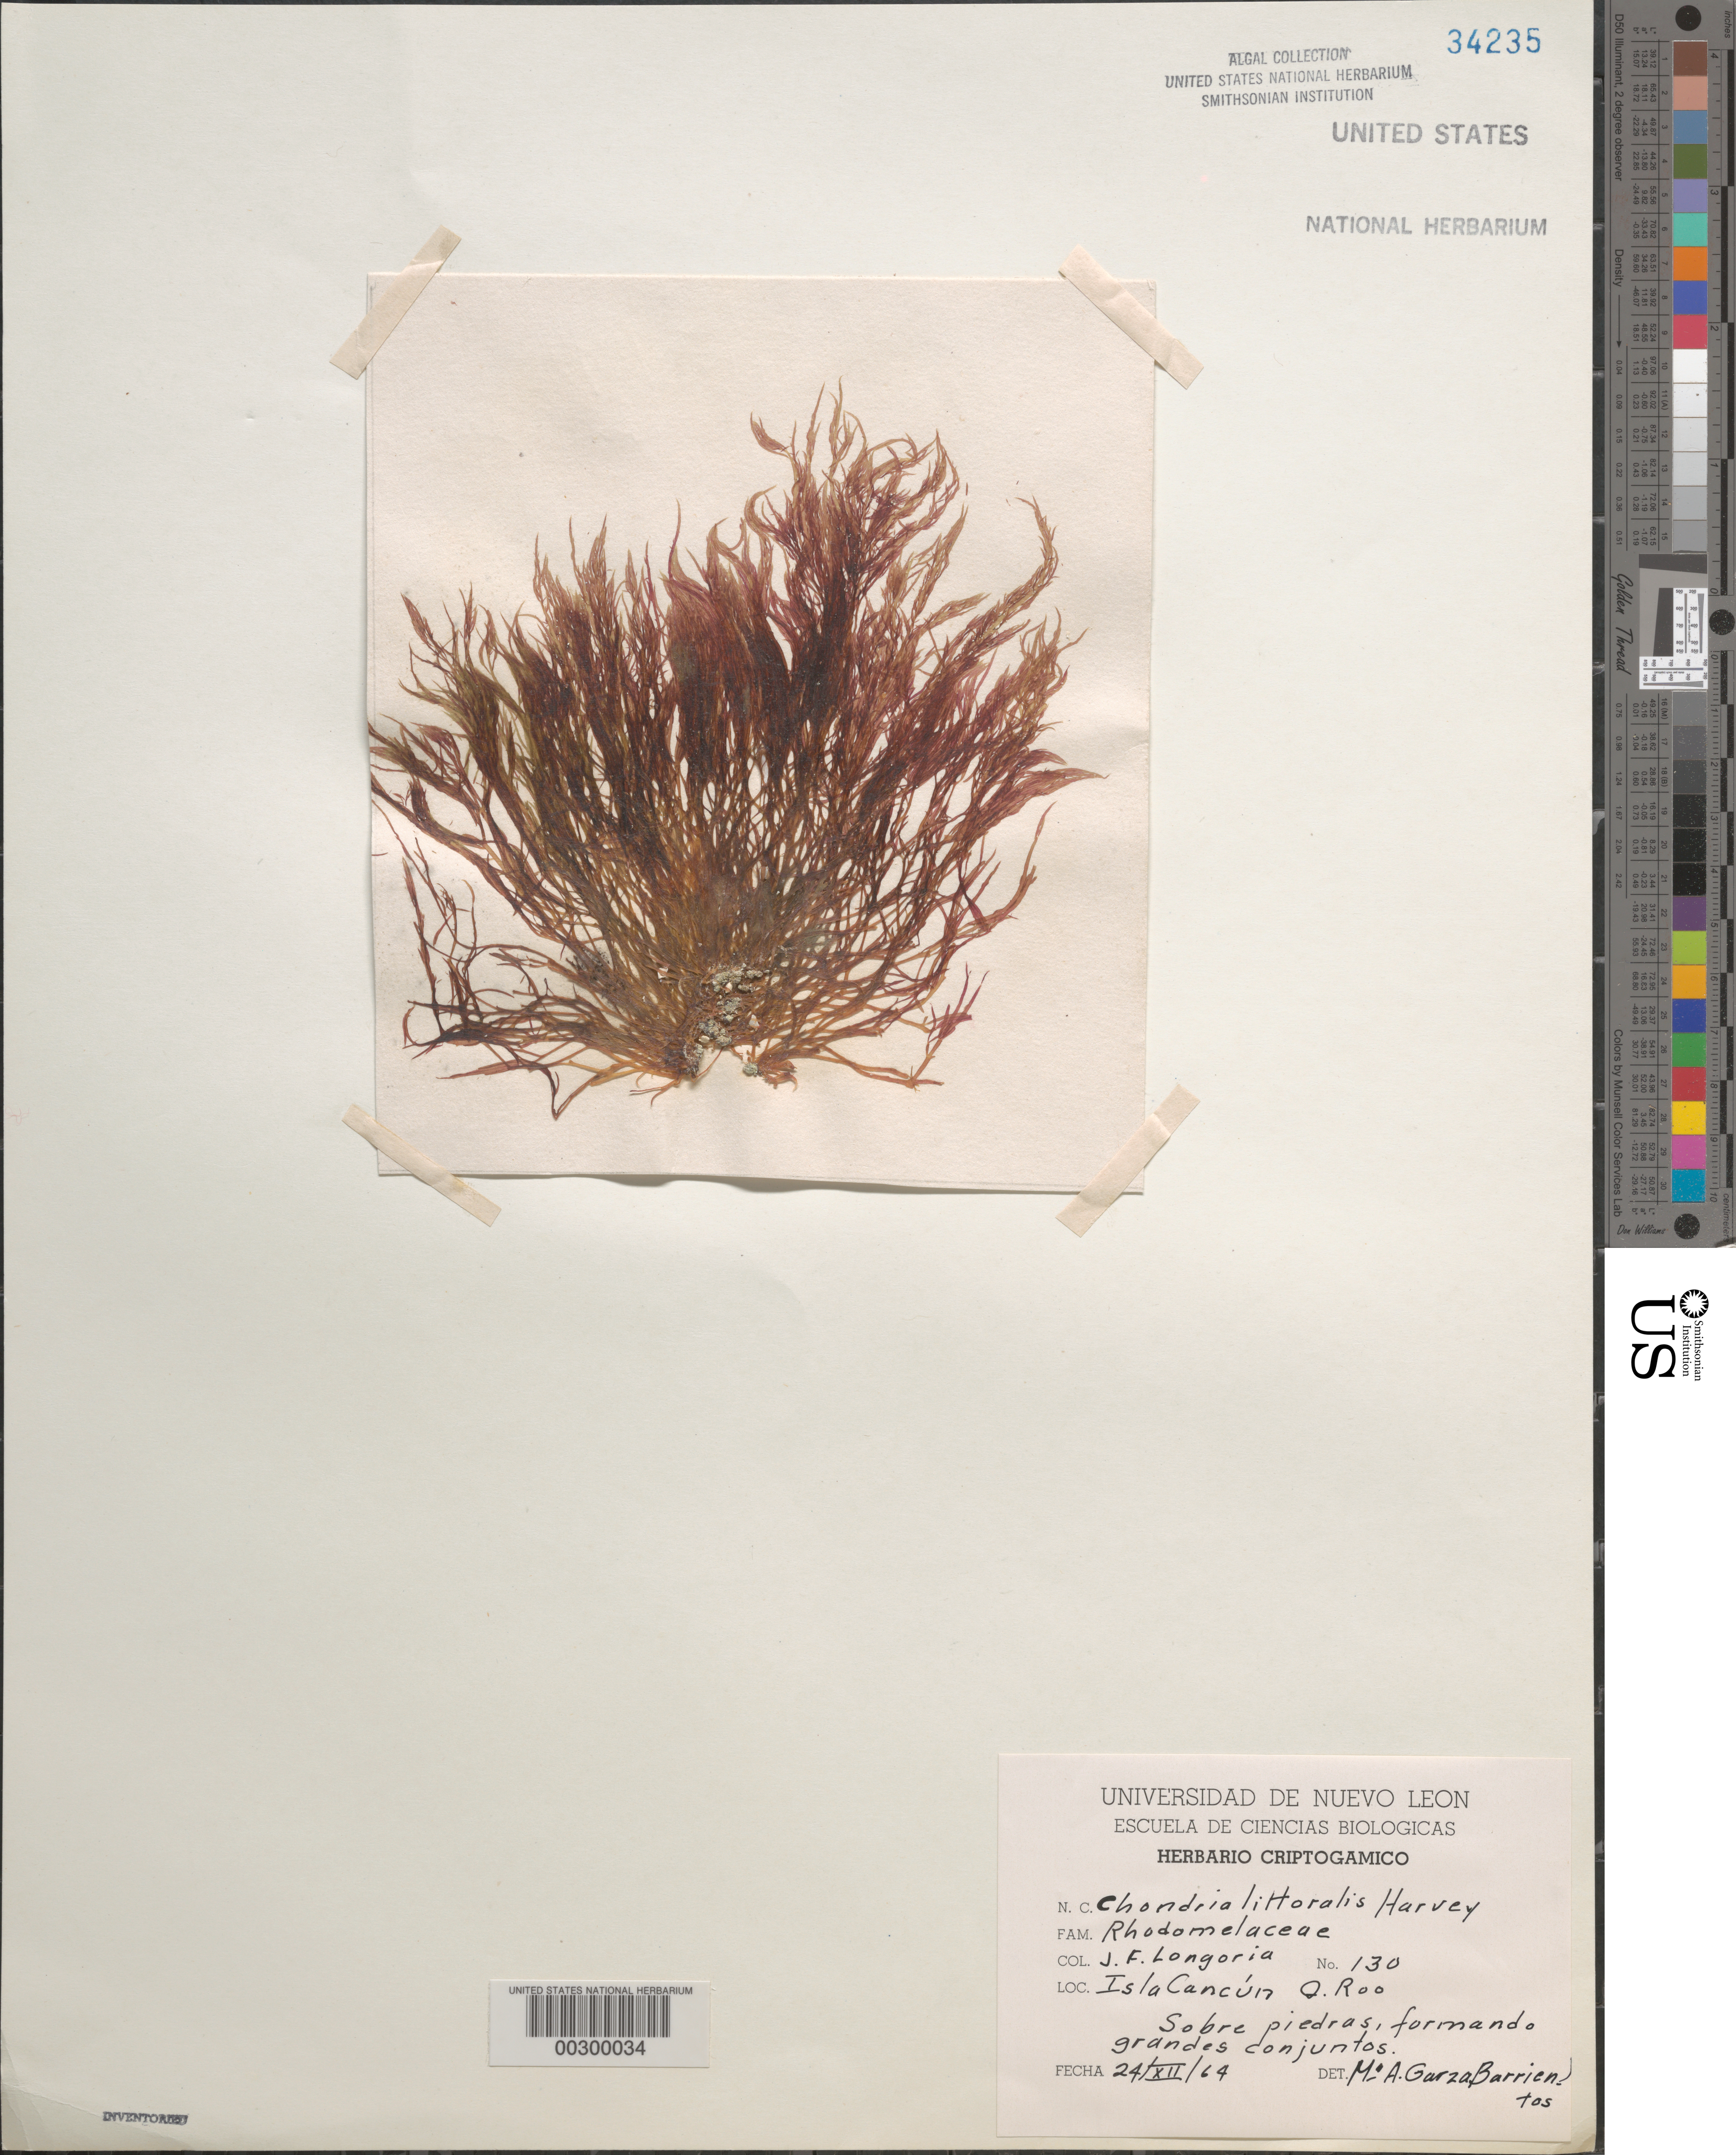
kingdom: Plantae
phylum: Rhodophyta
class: Florideophyceae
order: Ceramiales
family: Rhodomelaceae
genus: Chondria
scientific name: Chondria littoralis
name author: Harv.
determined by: Garza Barrientos, M. A.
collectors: J. Longoria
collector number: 130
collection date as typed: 24 Dec 1964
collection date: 1964-12-24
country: Mexico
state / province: Quintana Roo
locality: Isla cancun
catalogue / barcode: US 34235